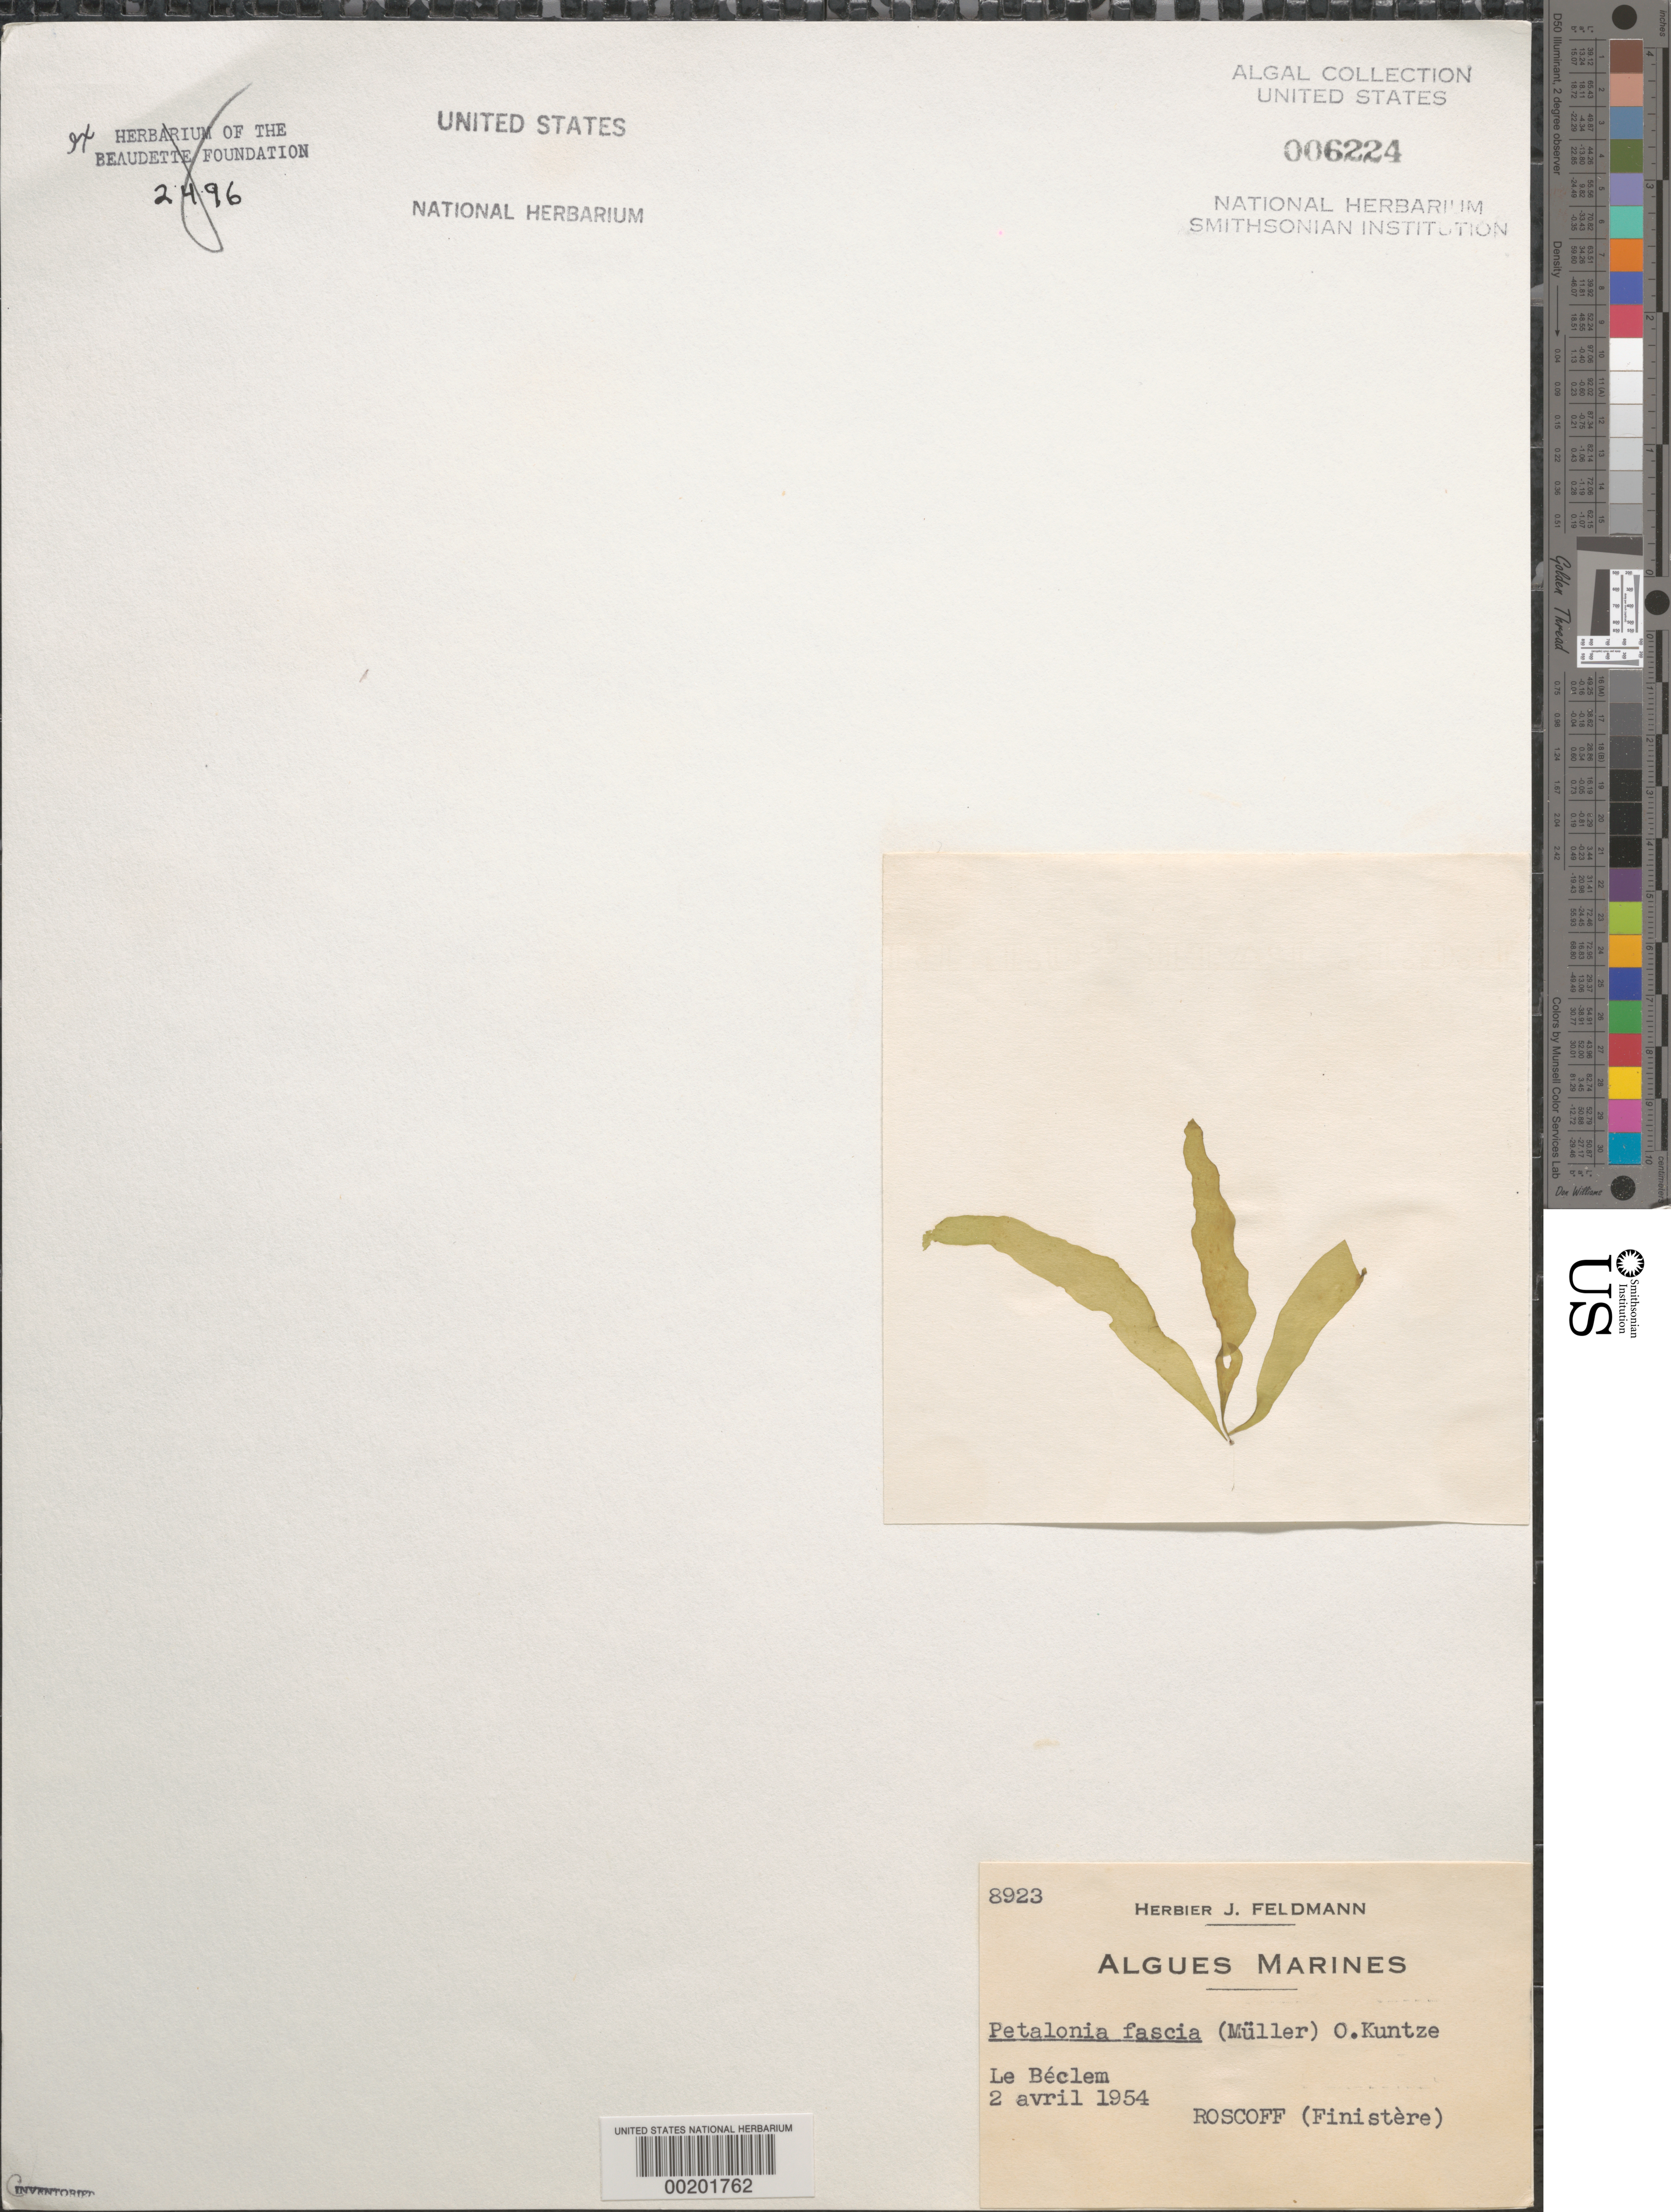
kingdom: Chromista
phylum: Ochrophyta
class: Phaeophyceae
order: Scytosiphonales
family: Scytosiphonaceae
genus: Petalonia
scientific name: Petalonia fascia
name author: (O.F. Müller) Kuntze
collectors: J. Feldmann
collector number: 8923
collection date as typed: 02 Apr 1954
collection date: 1954-04-02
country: France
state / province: Bretagne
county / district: Finistère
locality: Le Beclem, Roscoff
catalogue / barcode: US 6224